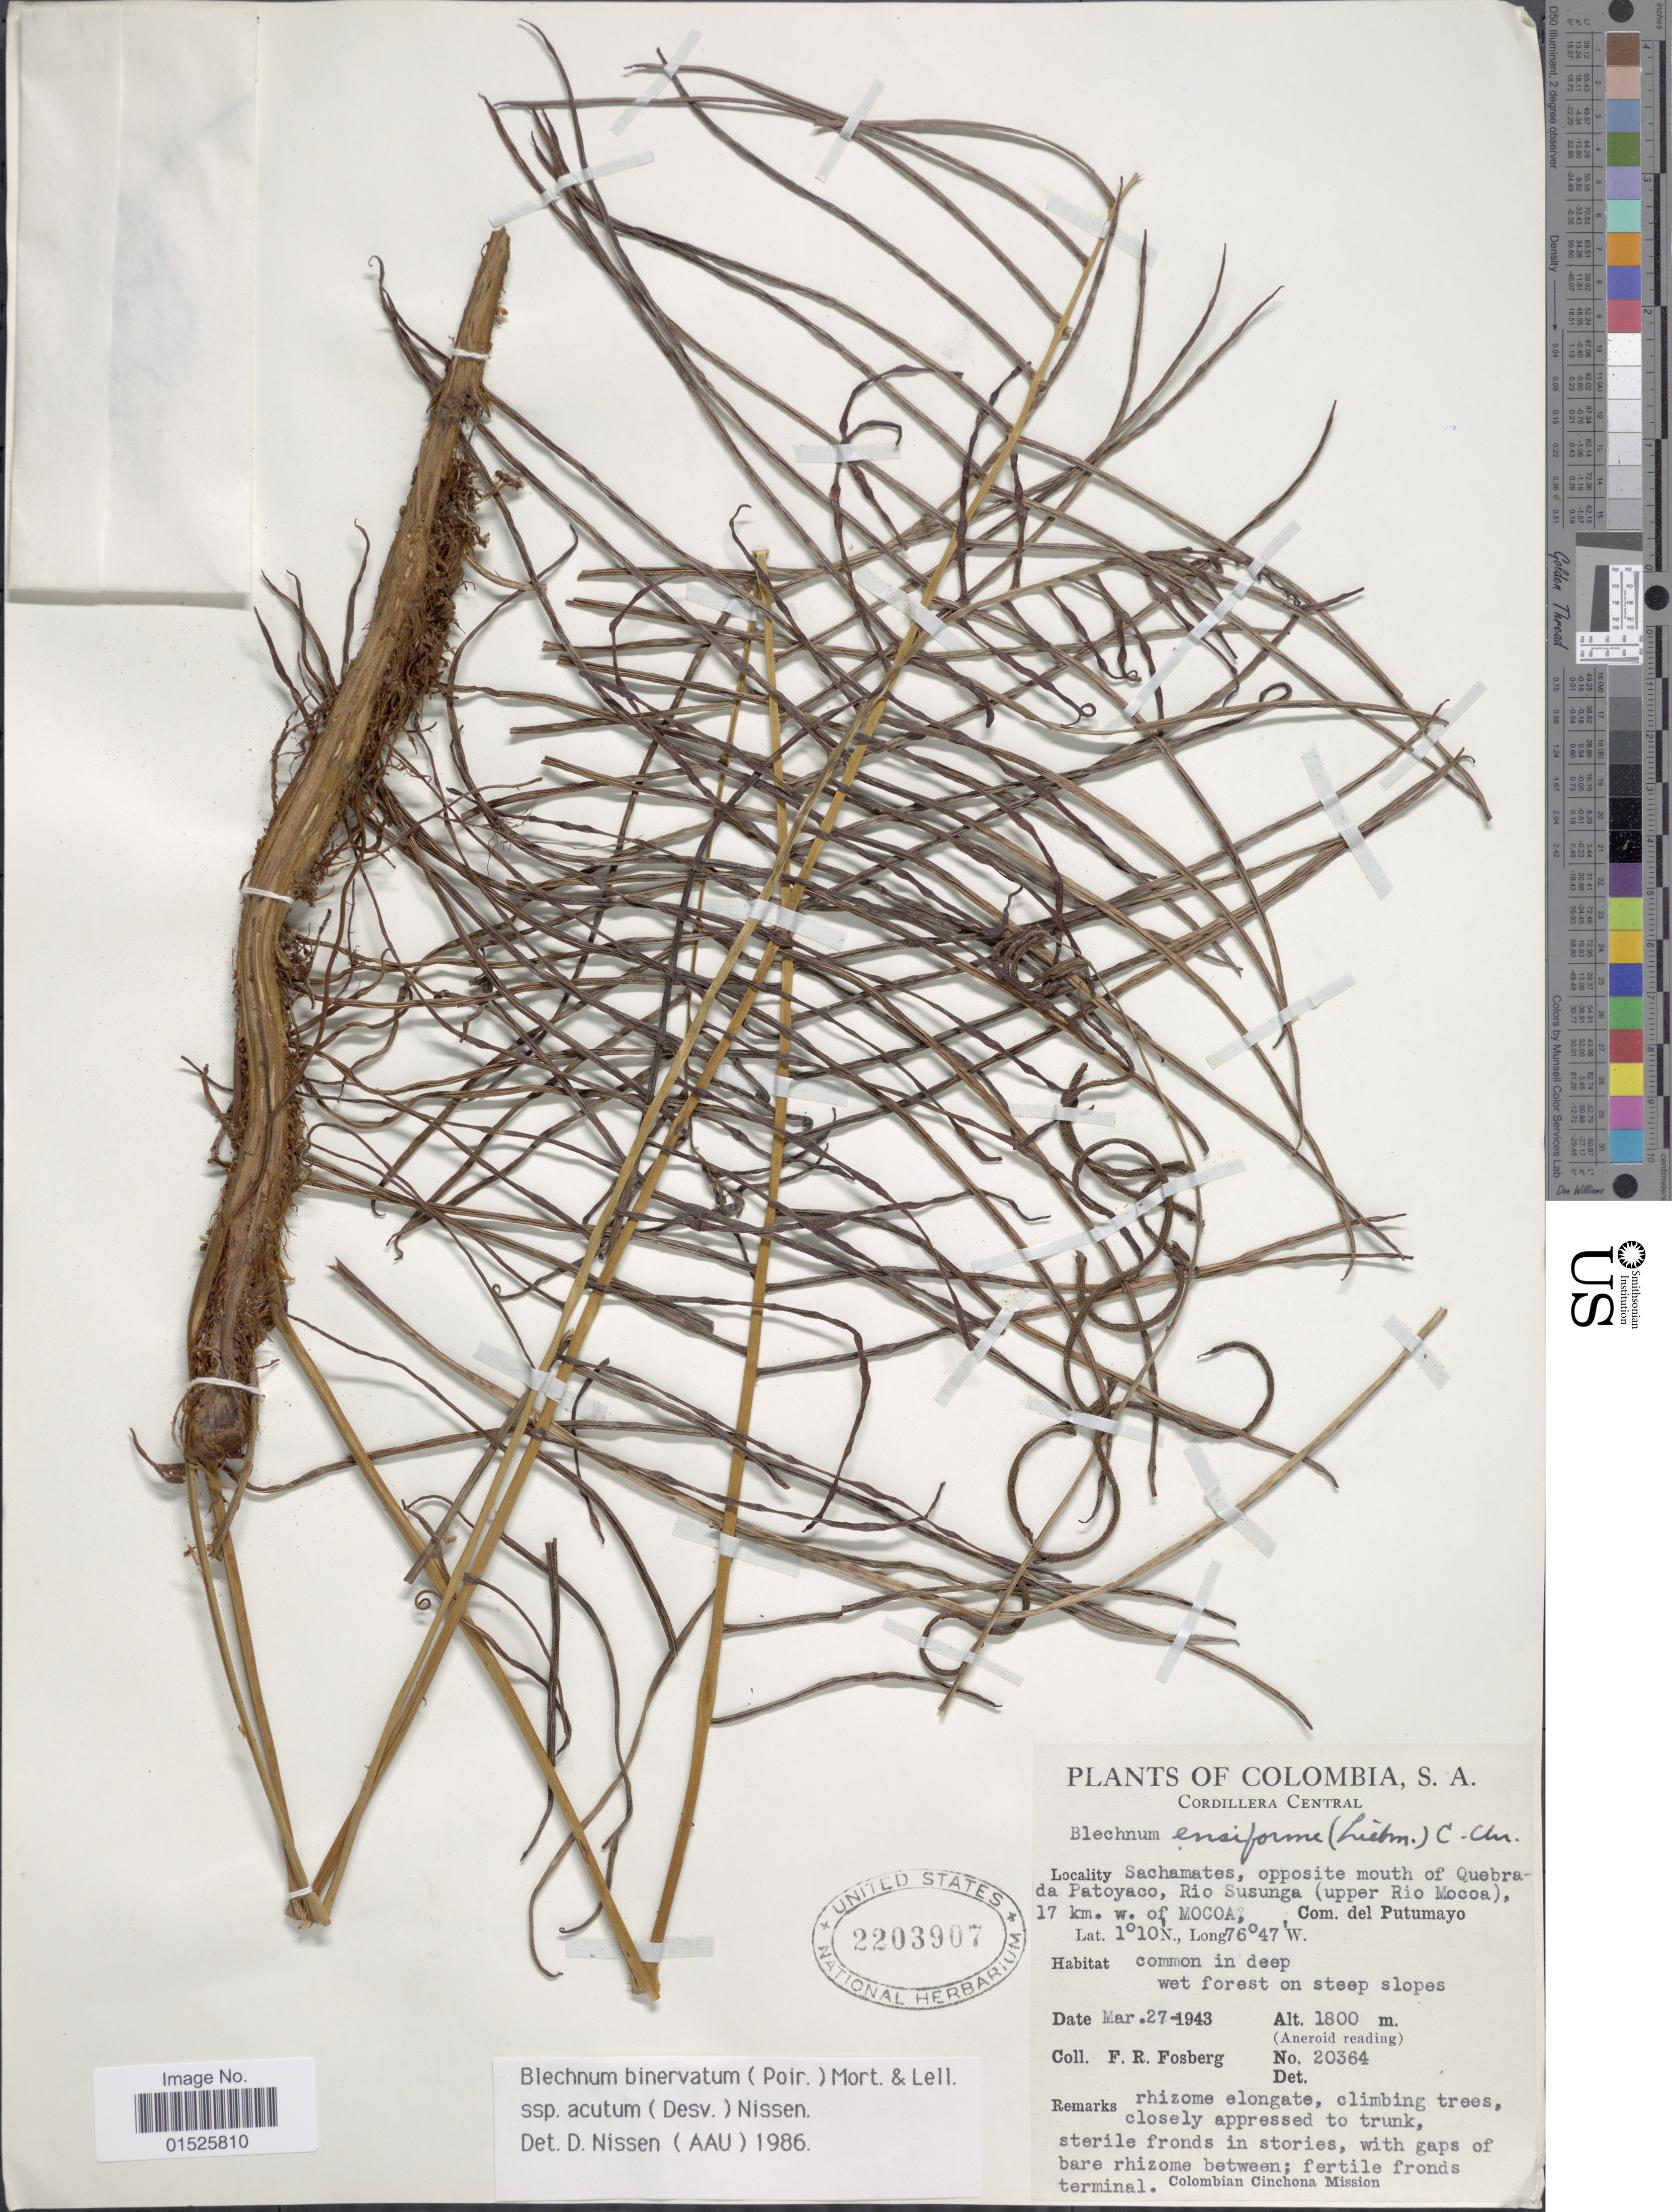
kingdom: Plantae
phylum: Tracheophyta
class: Polypodiopsida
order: Polypodiales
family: Blechnaceae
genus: Blechnum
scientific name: Blechnum ensiforme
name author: (Liebm.) C. Chr.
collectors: F. R. Fosberg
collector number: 20364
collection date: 1943-03-27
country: Colombia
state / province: Putumayo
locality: Cordillera Central. Sachamates, opposite mouth of Quebrada Patoyaco, Rio Susunga (upper Rio Mocoa), 17 km. w. of Mocoa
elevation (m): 1800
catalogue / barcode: US 2203907